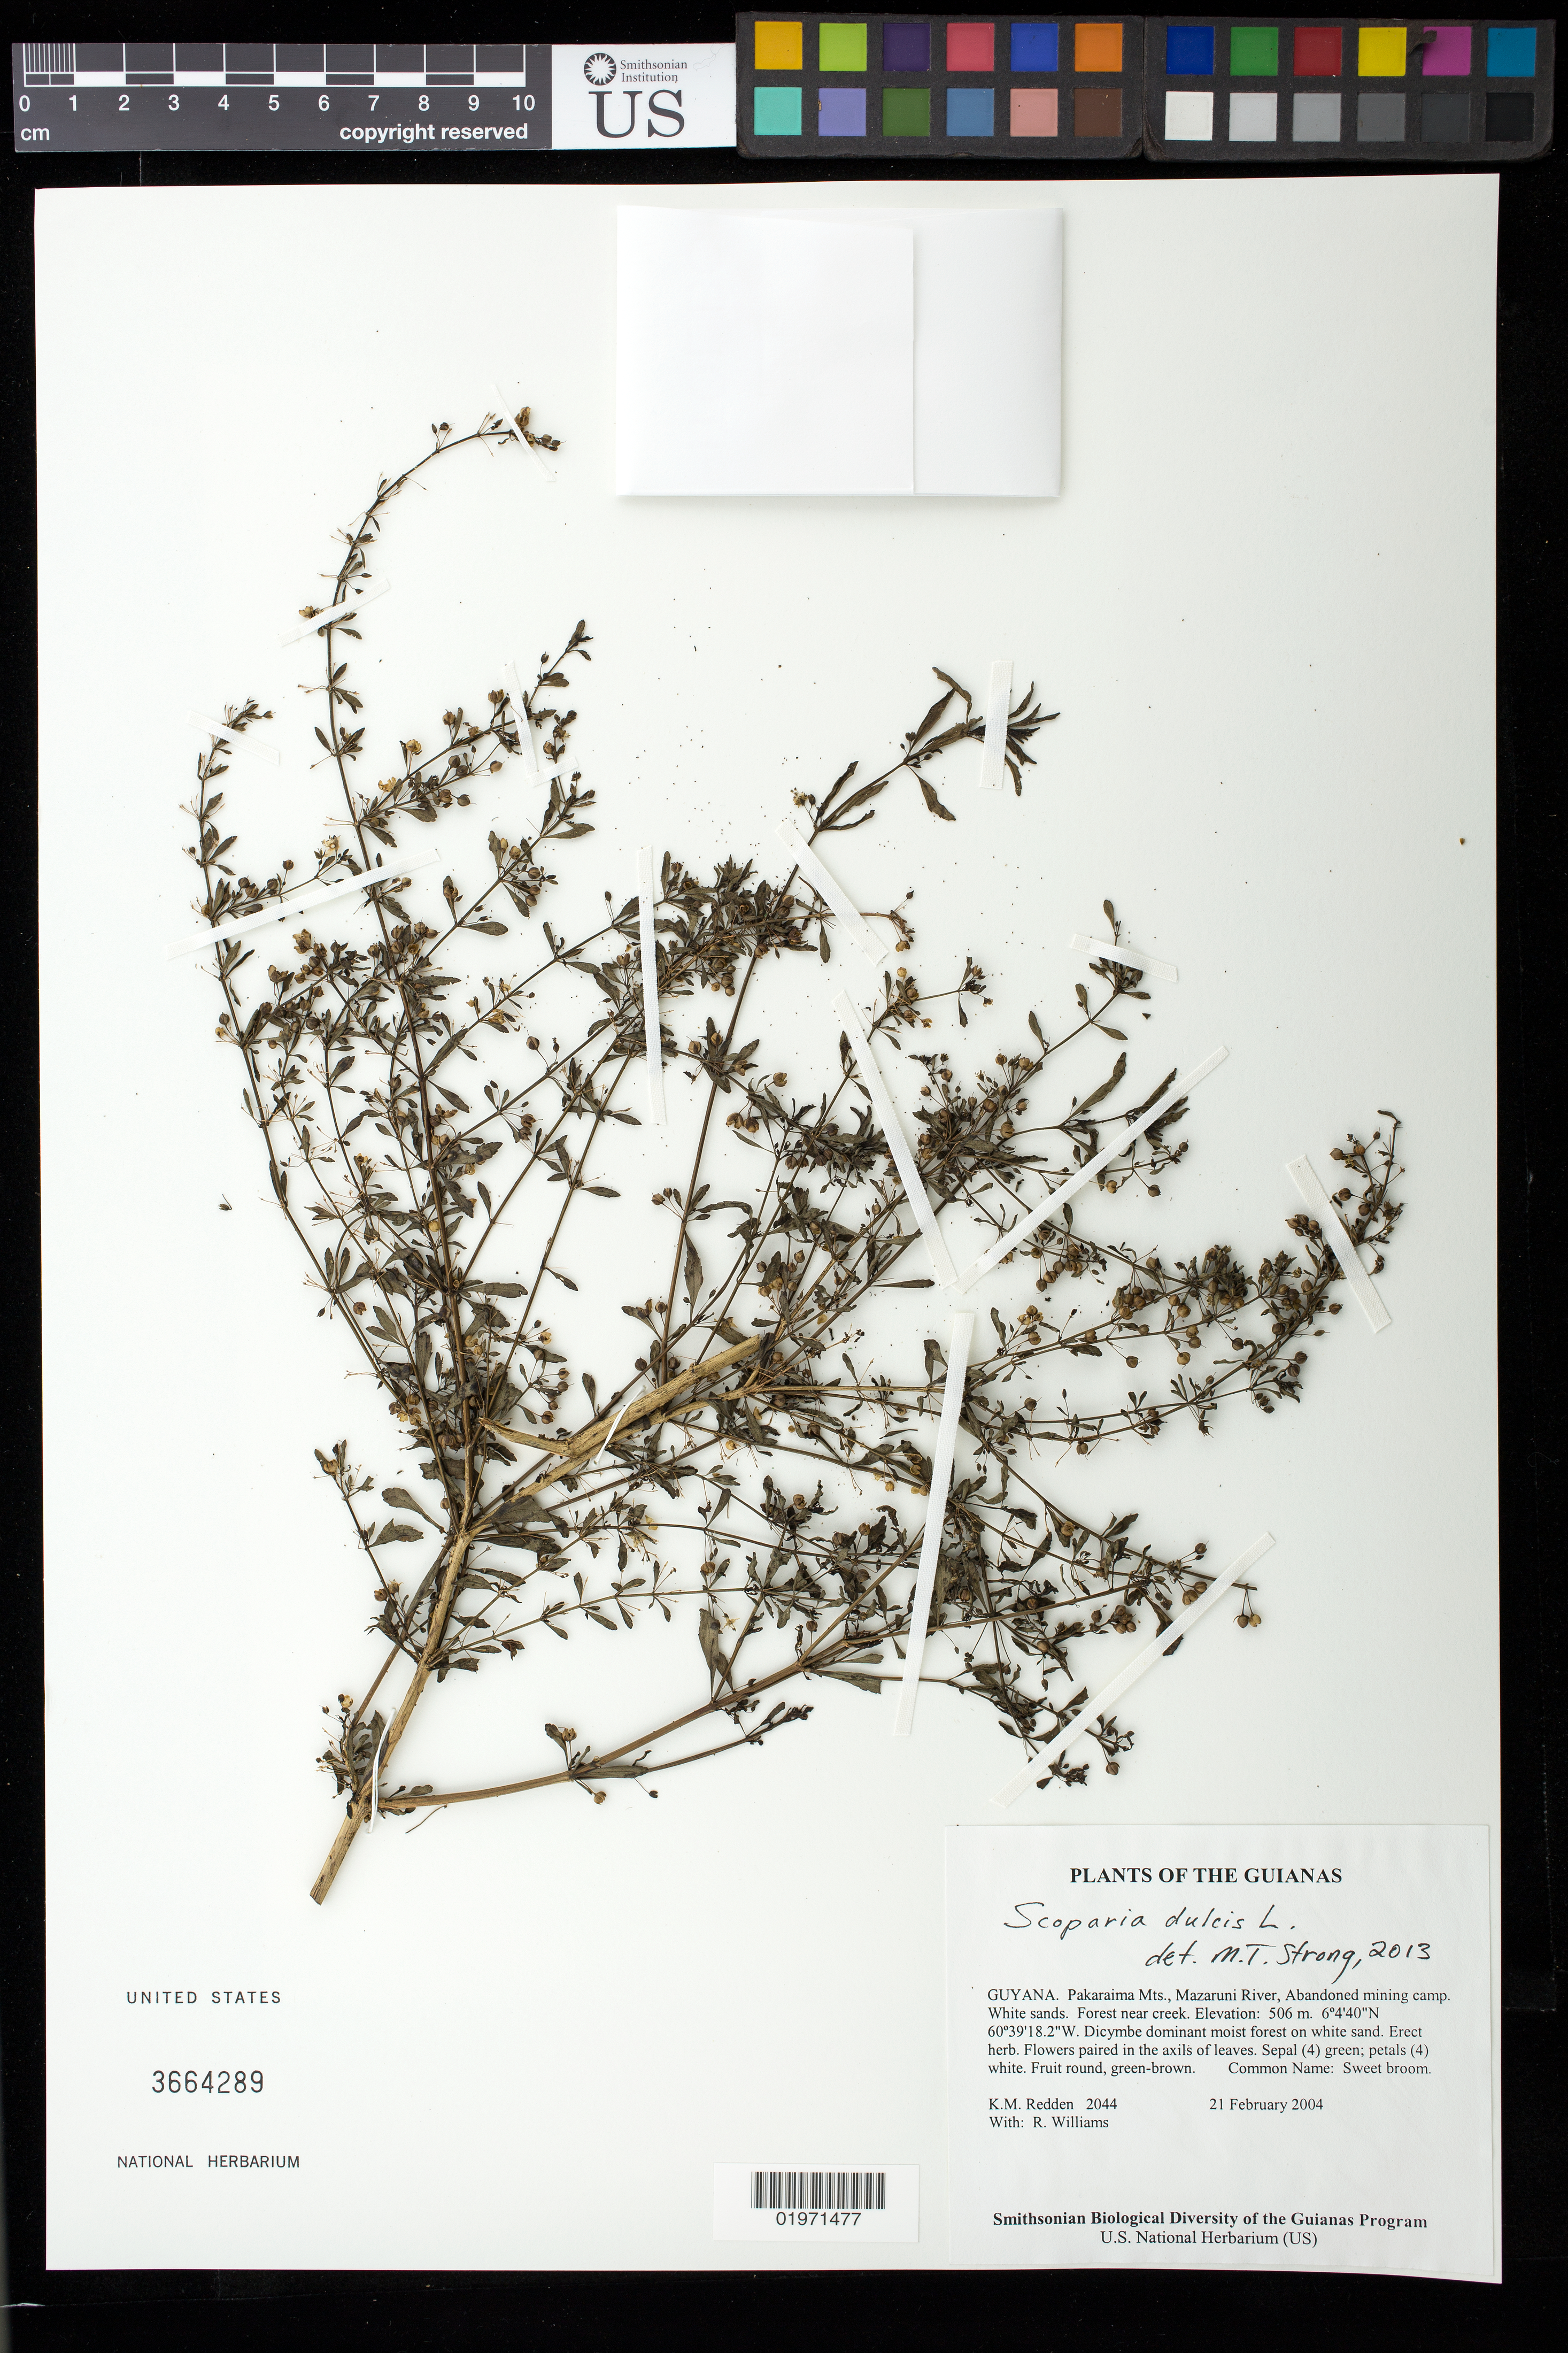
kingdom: Plantae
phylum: Tracheophyta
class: Magnoliopsida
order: Lamiales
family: Plantaginaceae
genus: Scoparia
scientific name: Scoparia dulcis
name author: L.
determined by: Strong, M. T., (US), Smithsonian Institution - National Museum of Natural History (UNITED STATES)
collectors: K. M. Redden & R. Williams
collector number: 2044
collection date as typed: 21 February 2004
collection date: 2004-02-21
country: Guyana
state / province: Cuyuni-Mazaruni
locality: Pakaraima Mts., Mazaruni River. Abandoned mining camp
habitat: Dicymbe dominant moist forest on white sand. Forest near creek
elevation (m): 506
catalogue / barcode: US 3664289